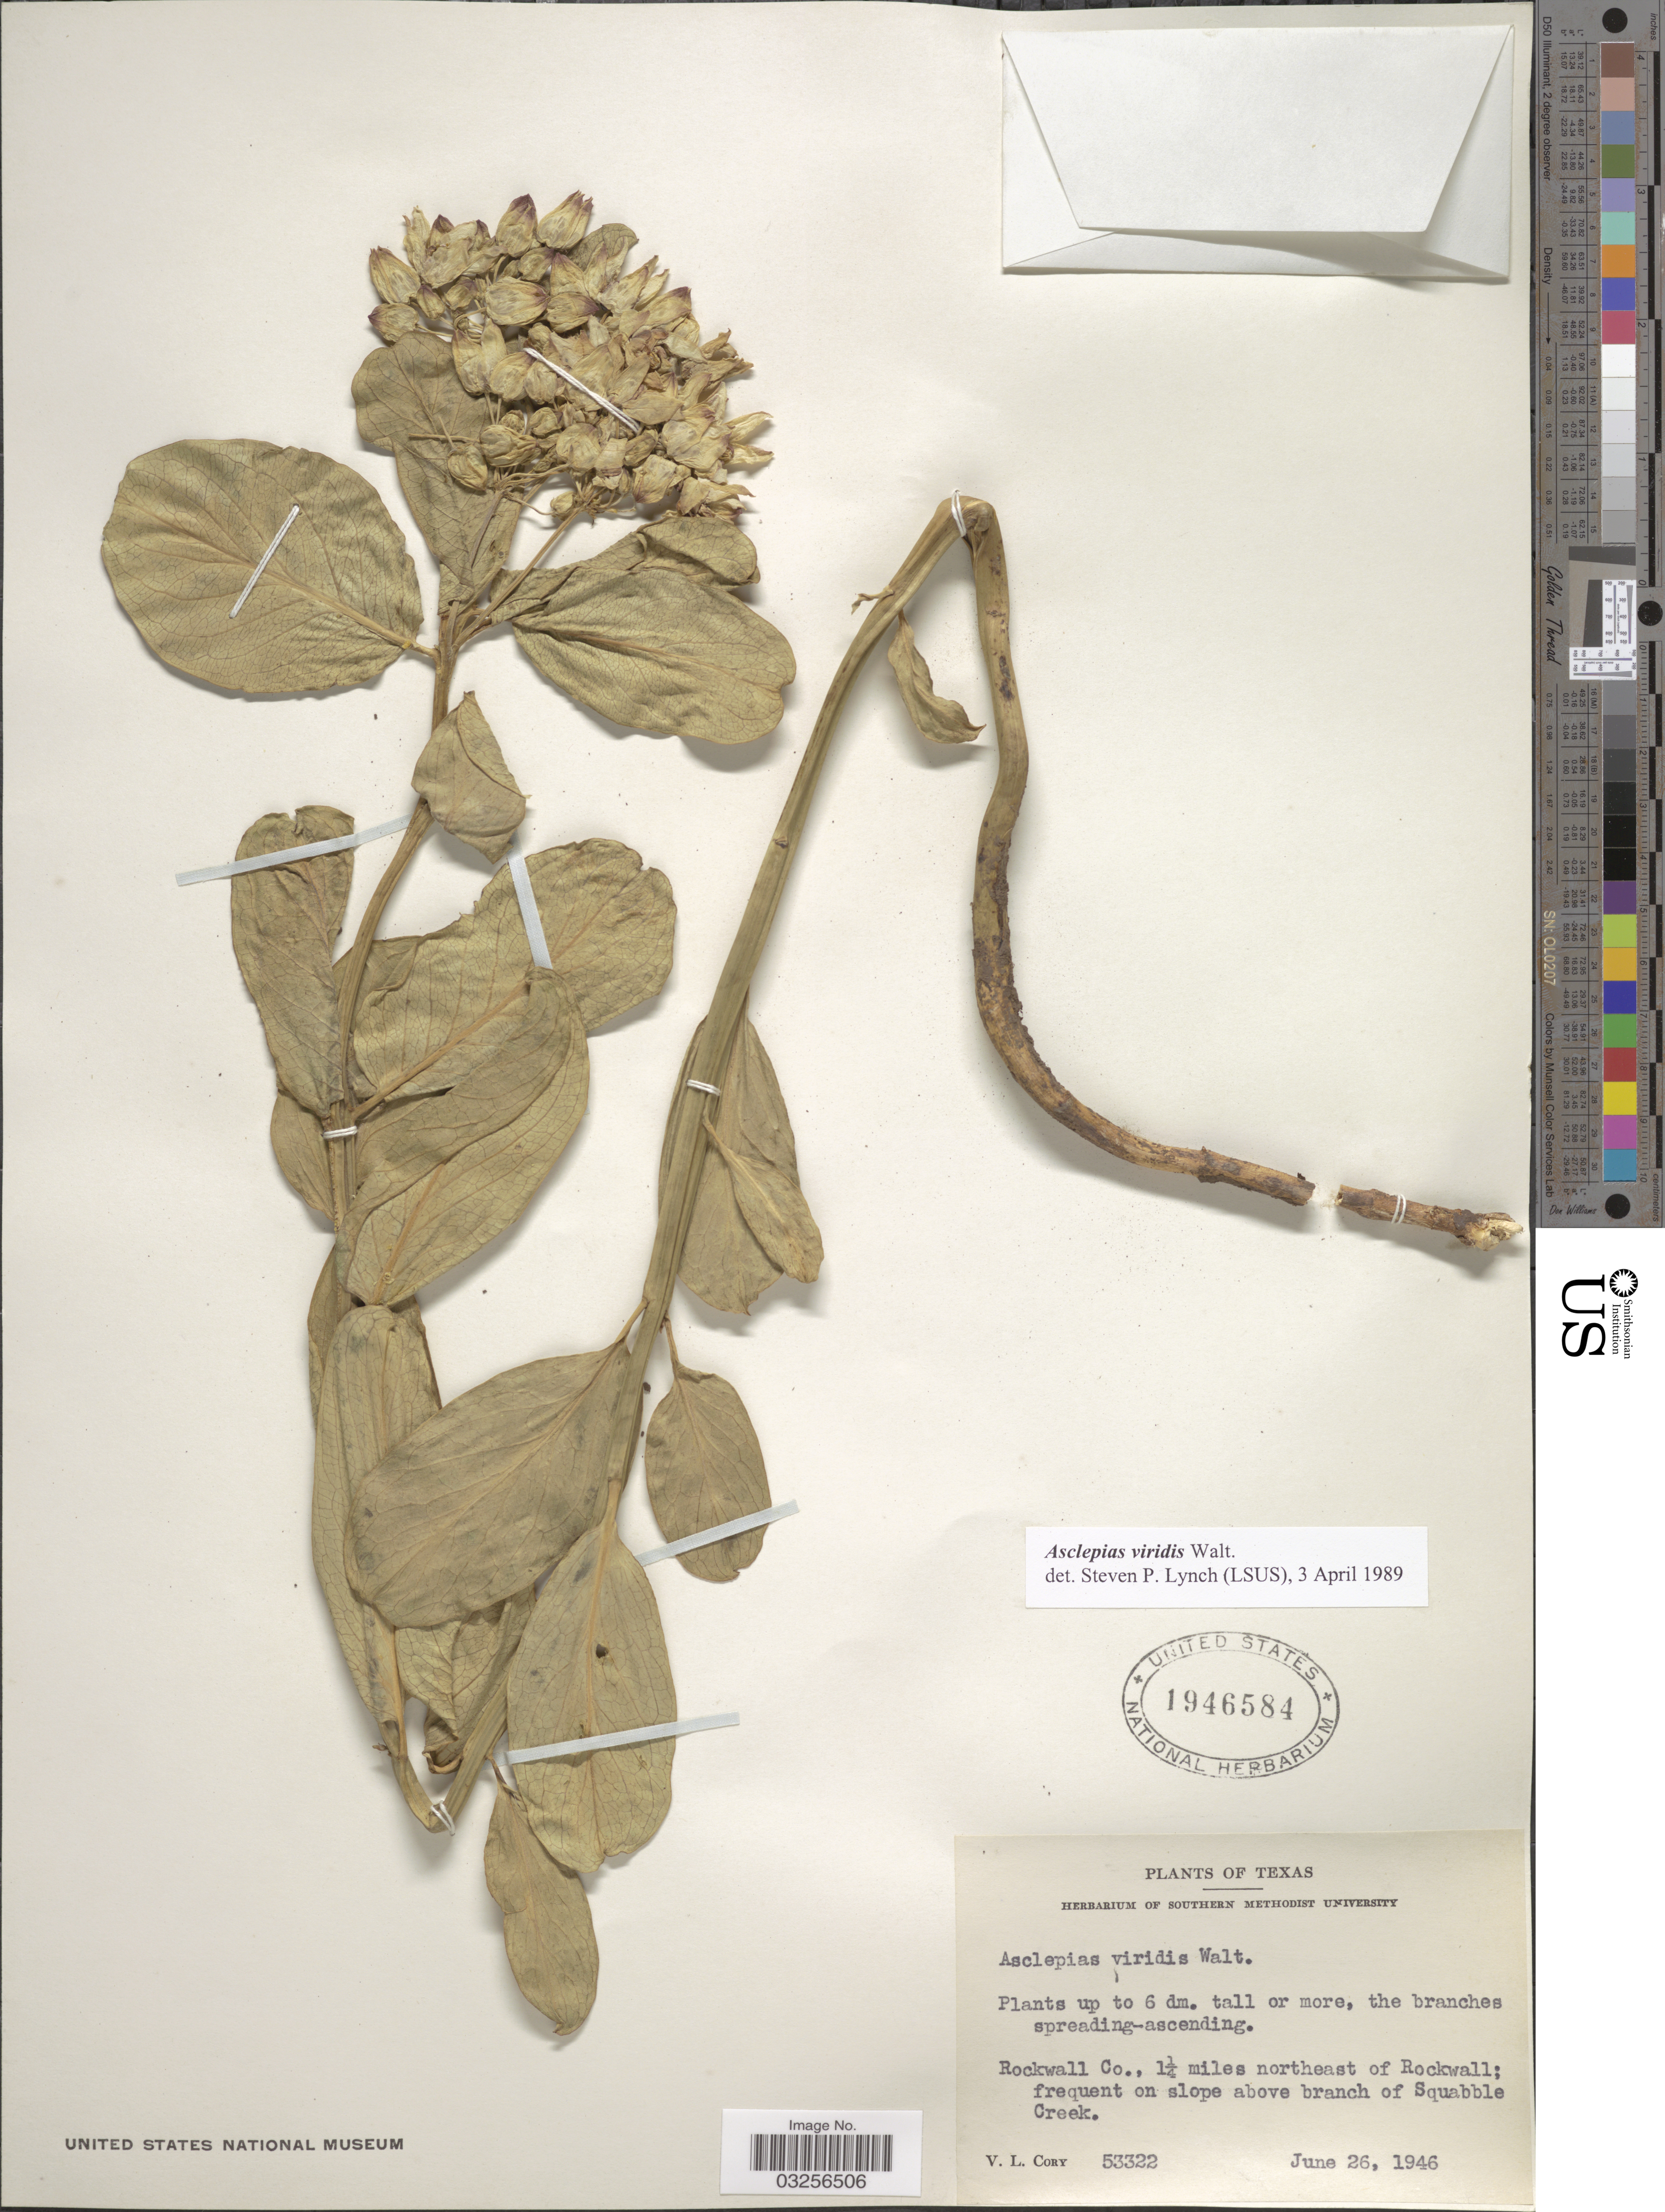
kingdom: Plantae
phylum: Tracheophyta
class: Magnoliopsida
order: Gentianales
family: Apocynaceae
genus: Asclepias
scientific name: Asclepias viridis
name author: Walter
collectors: V. Cory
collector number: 53322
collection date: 1946-06-26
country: United States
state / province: Texas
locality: Rockwall Co., 1¼ miles northeast of Rockwall; frequent on slope above branch of Squabble Creek.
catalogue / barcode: US 1946584